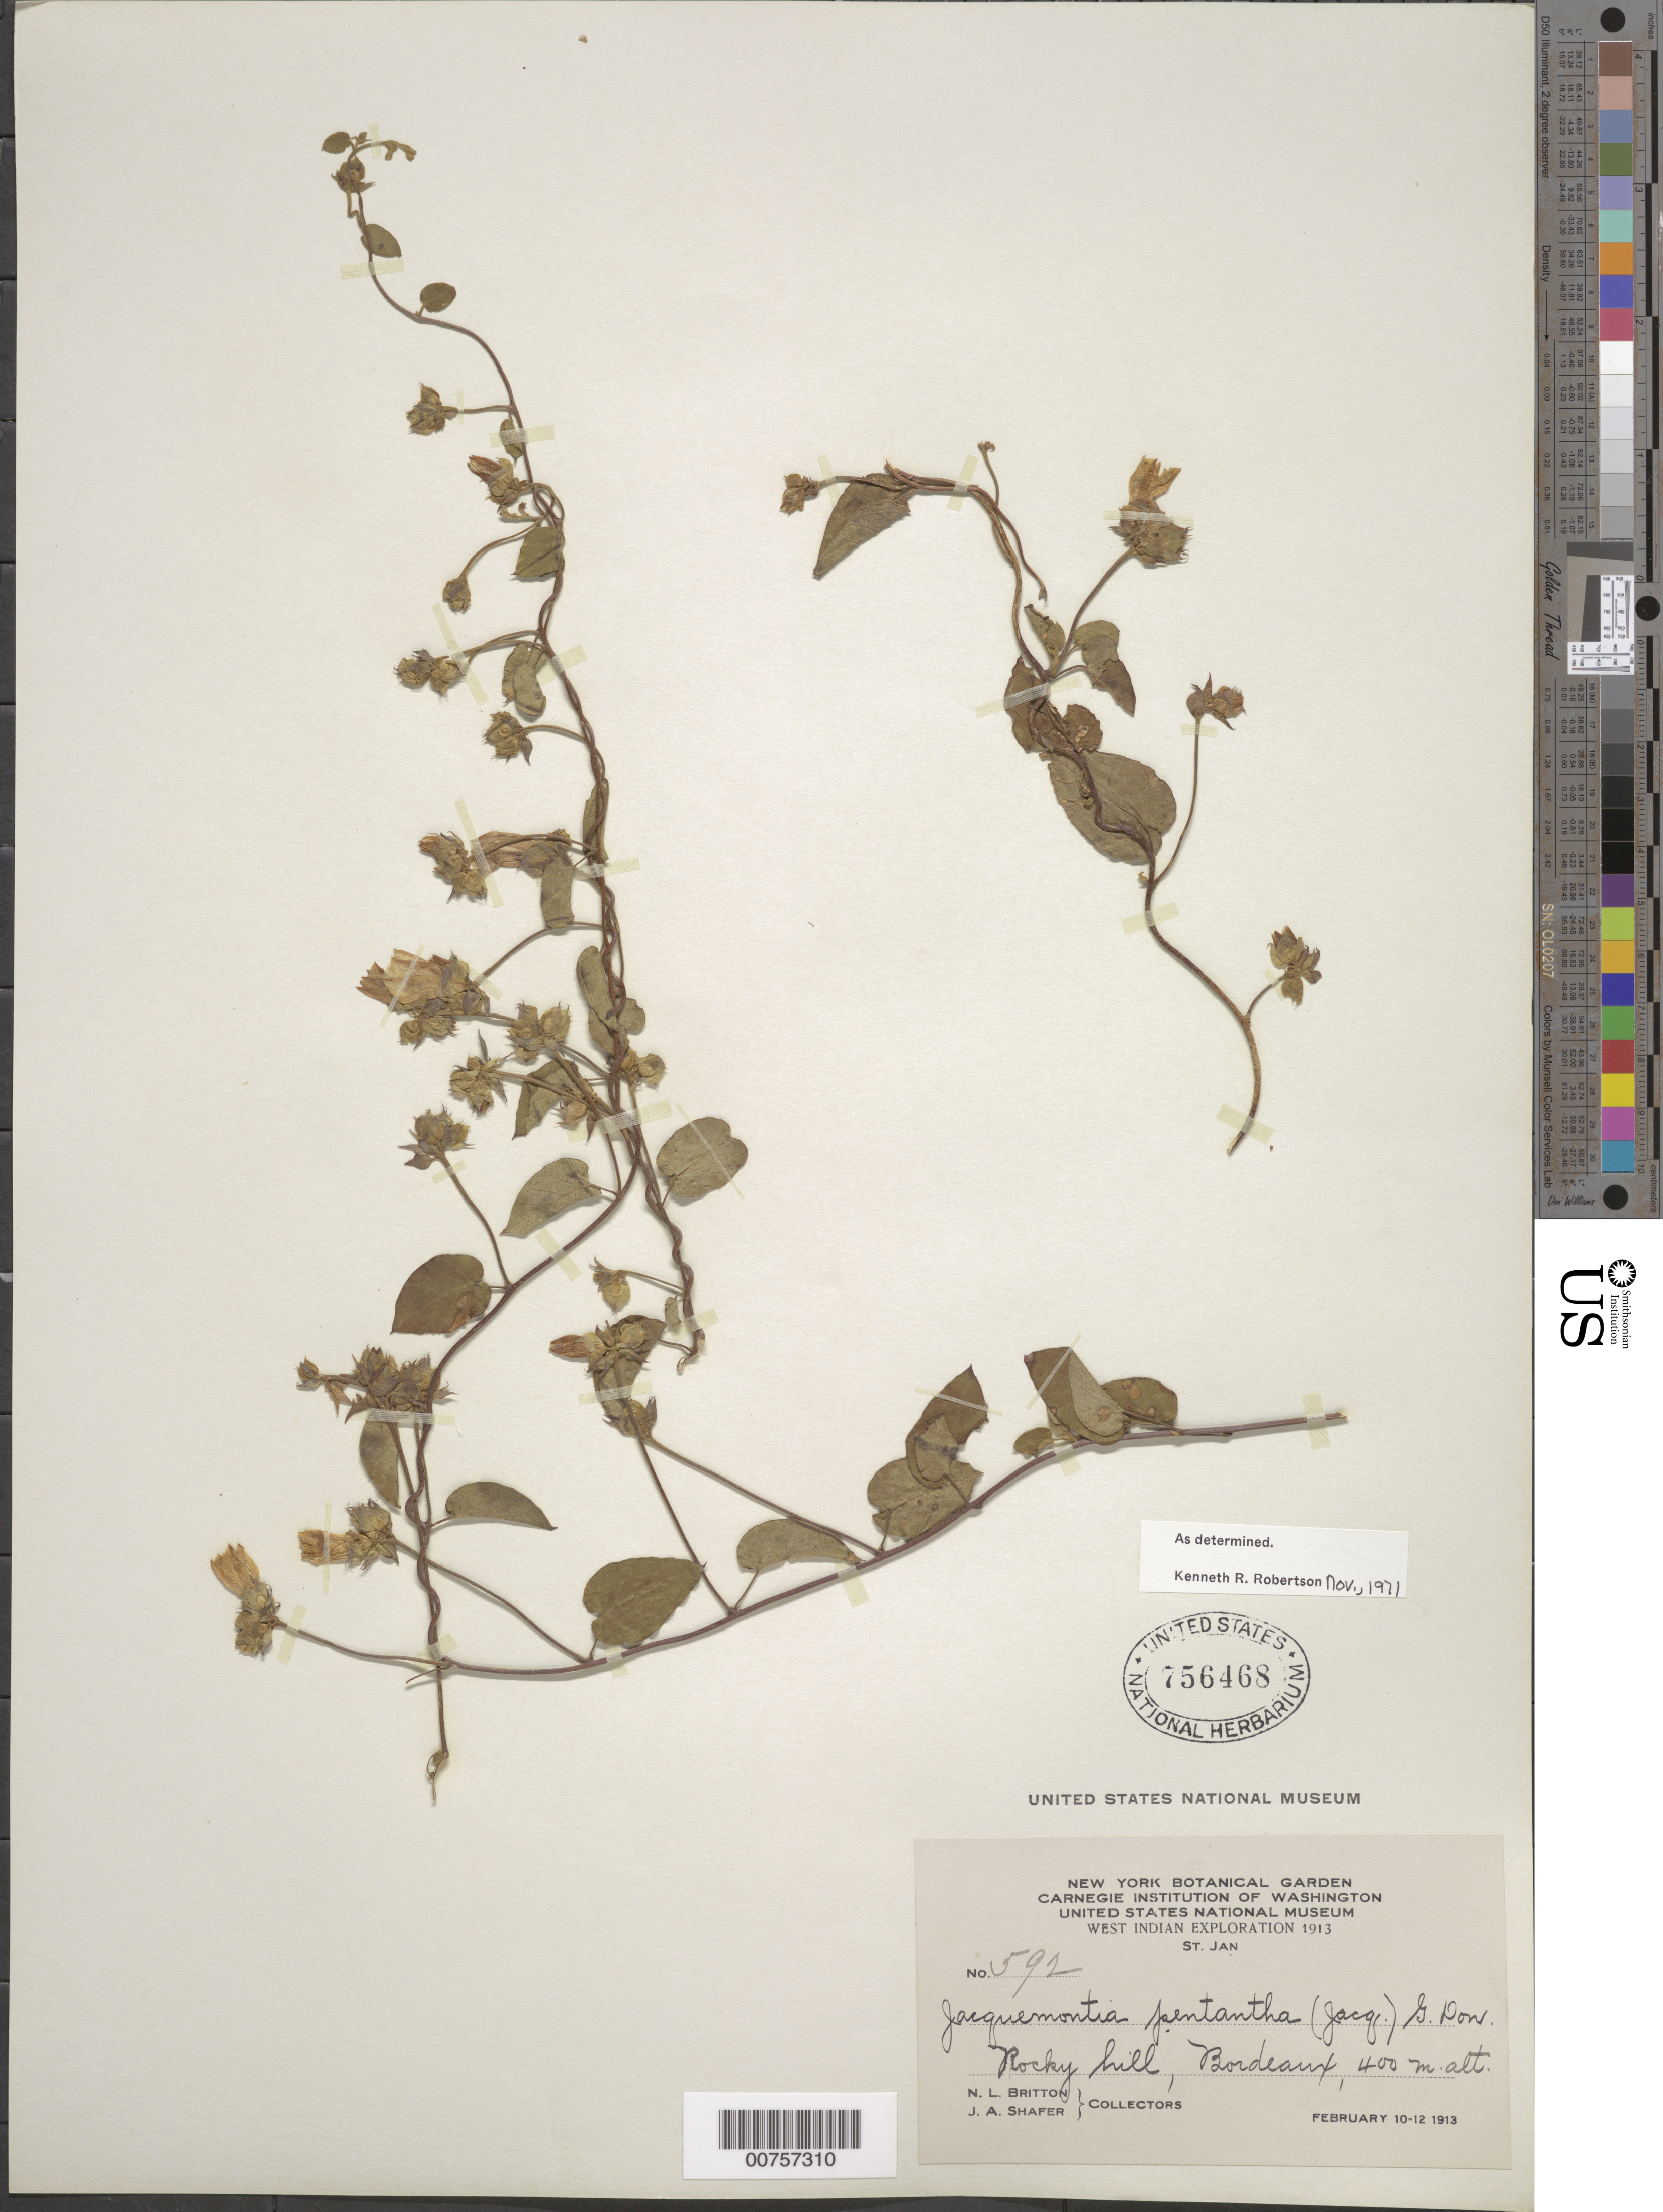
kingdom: Plantae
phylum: Tracheophyta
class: Magnoliopsida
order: Solanales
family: Convolvulaceae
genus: Jacquemontia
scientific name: Jacquemontia pentanthos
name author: (Jacq.) G. Don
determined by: Robertson, K. R.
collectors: N. Britton & J. A. Shafer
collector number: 592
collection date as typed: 10 Feb 1913 to 12 Feb 1913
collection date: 1913-02-10/1913-02-12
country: U.S. Virgin Islands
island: St. John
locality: Bordeaux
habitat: Rocky hill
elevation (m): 400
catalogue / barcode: US 756468